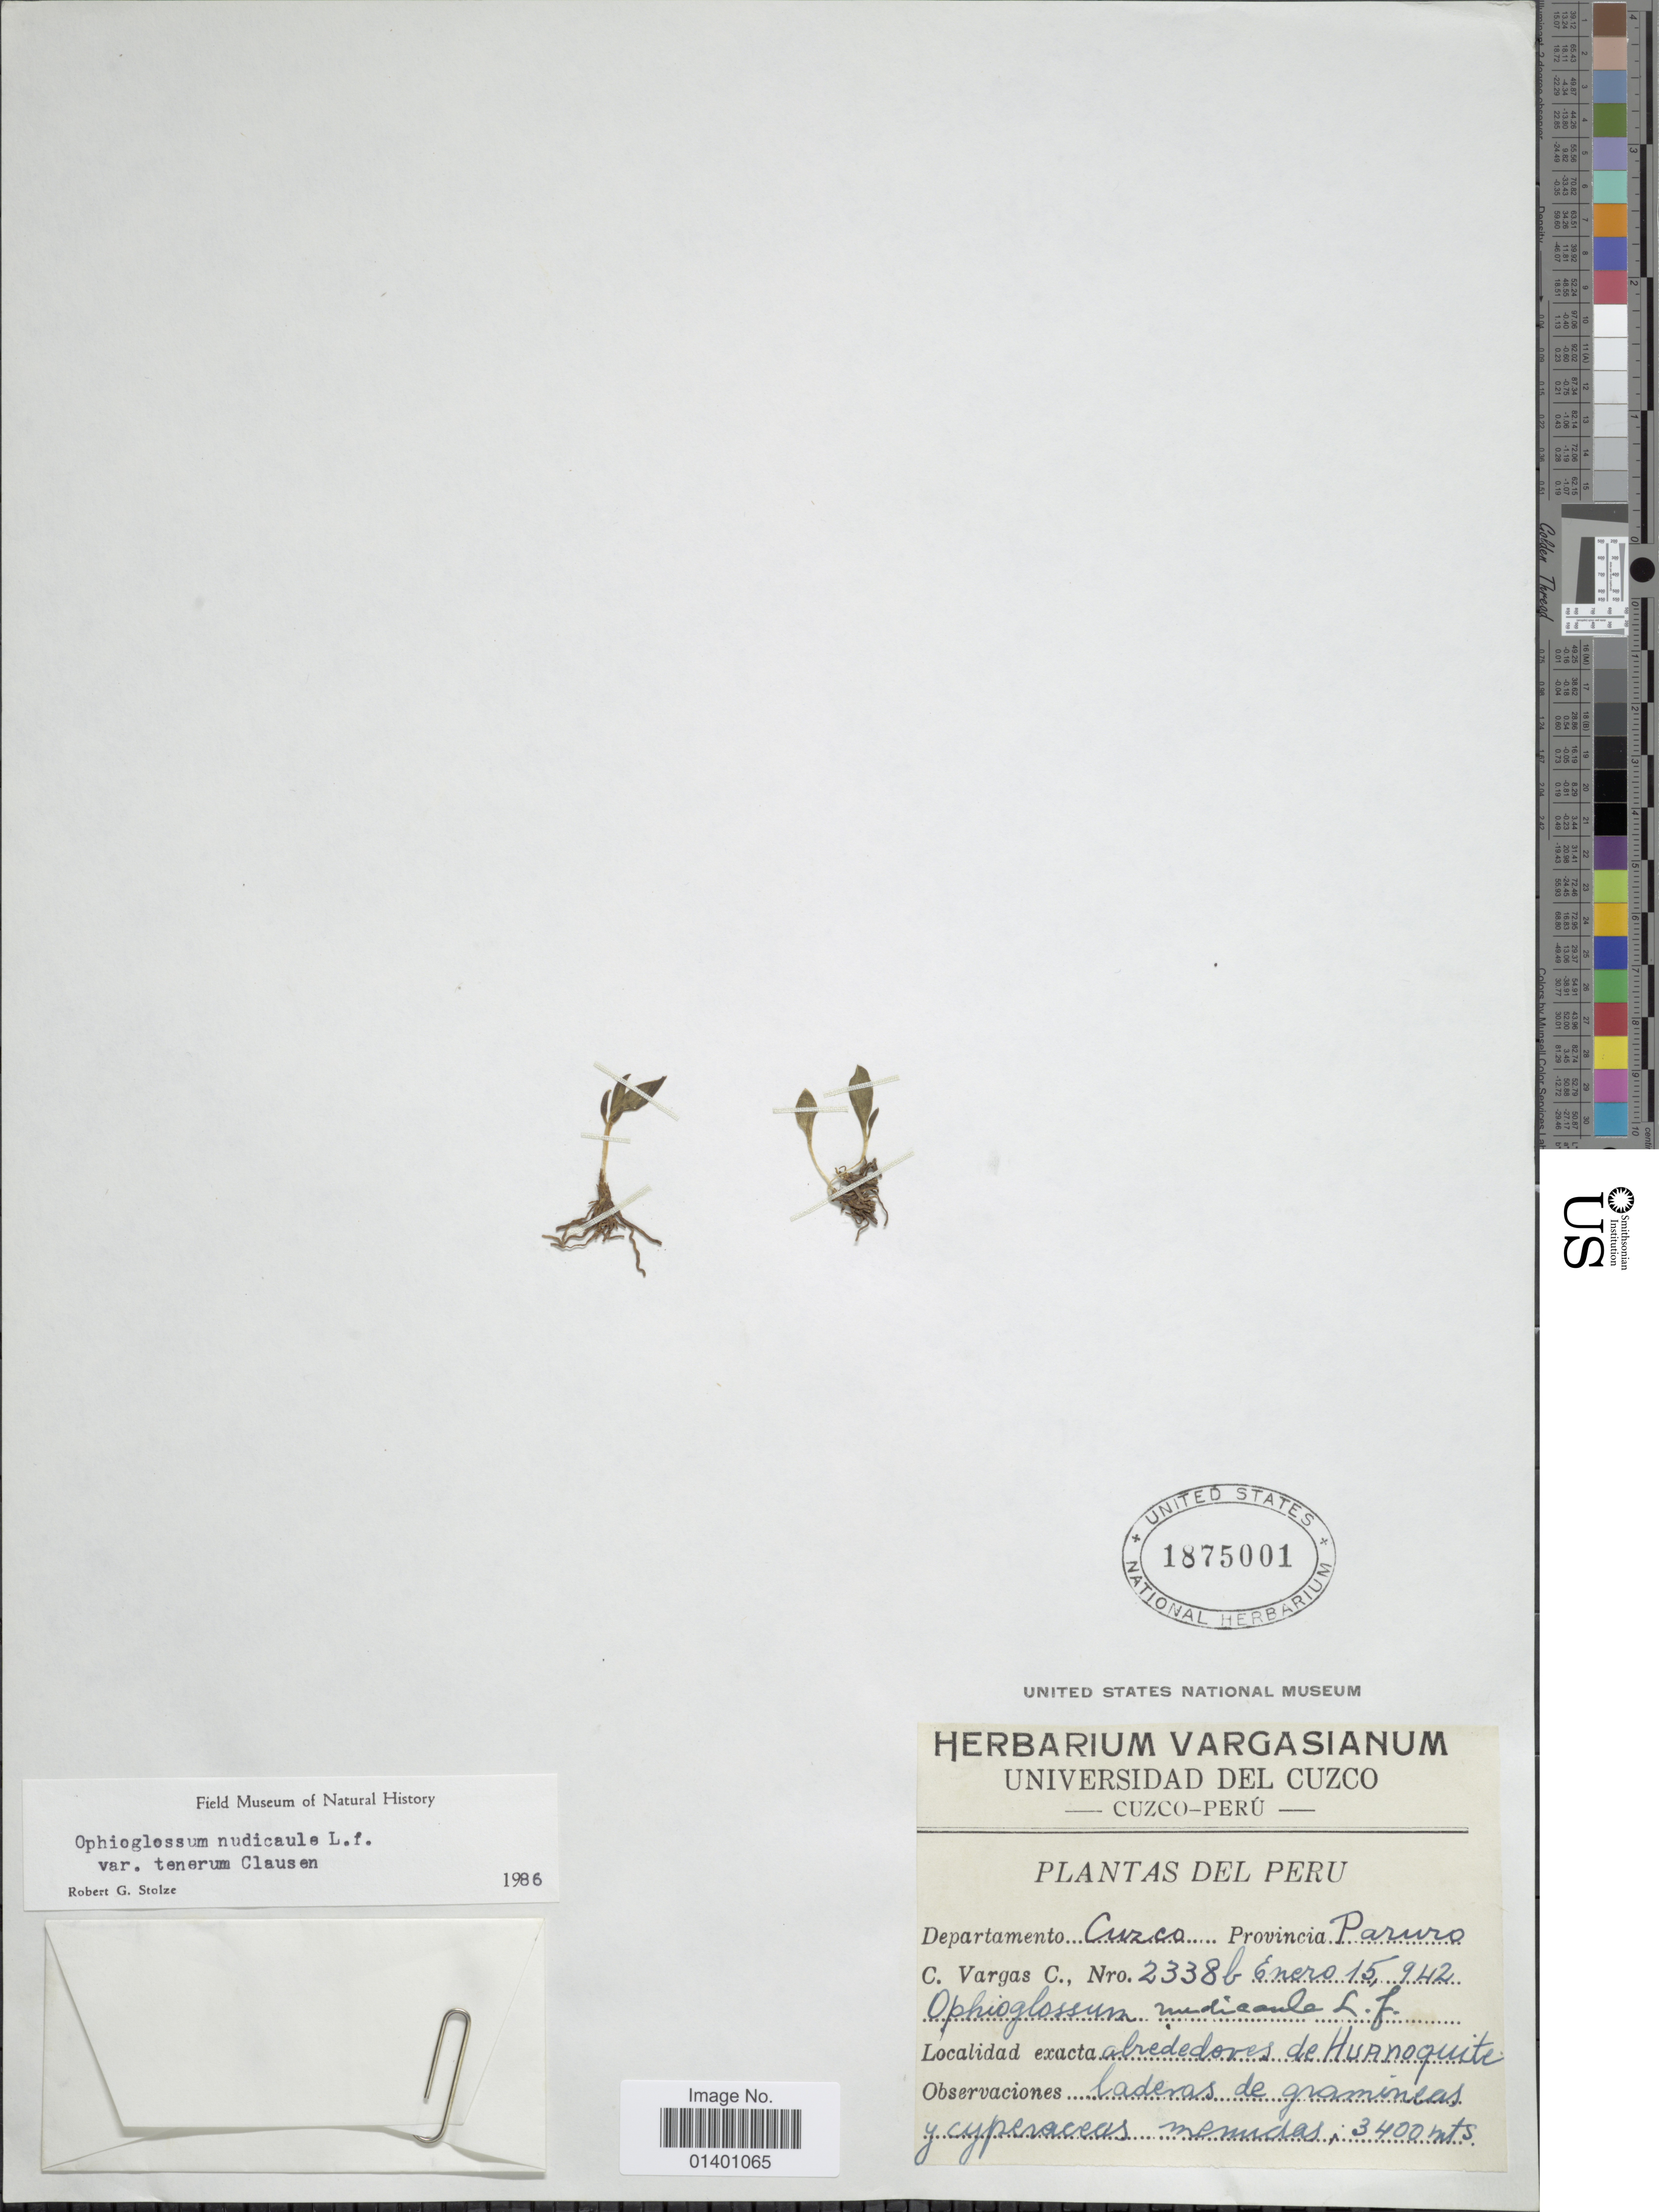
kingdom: Plantae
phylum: Tracheophyta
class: Polypodiopsida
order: Ophioglossales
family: Ophioglossaceae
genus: Ophioglossum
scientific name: Ophioglossum nudicaule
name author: L. f.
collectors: C. Vargas Calderón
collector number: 2338b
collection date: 1942-01-15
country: Peru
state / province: Cusco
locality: Provincia Paruro, alrededores de Huaniquite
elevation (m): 3400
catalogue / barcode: US 1875001